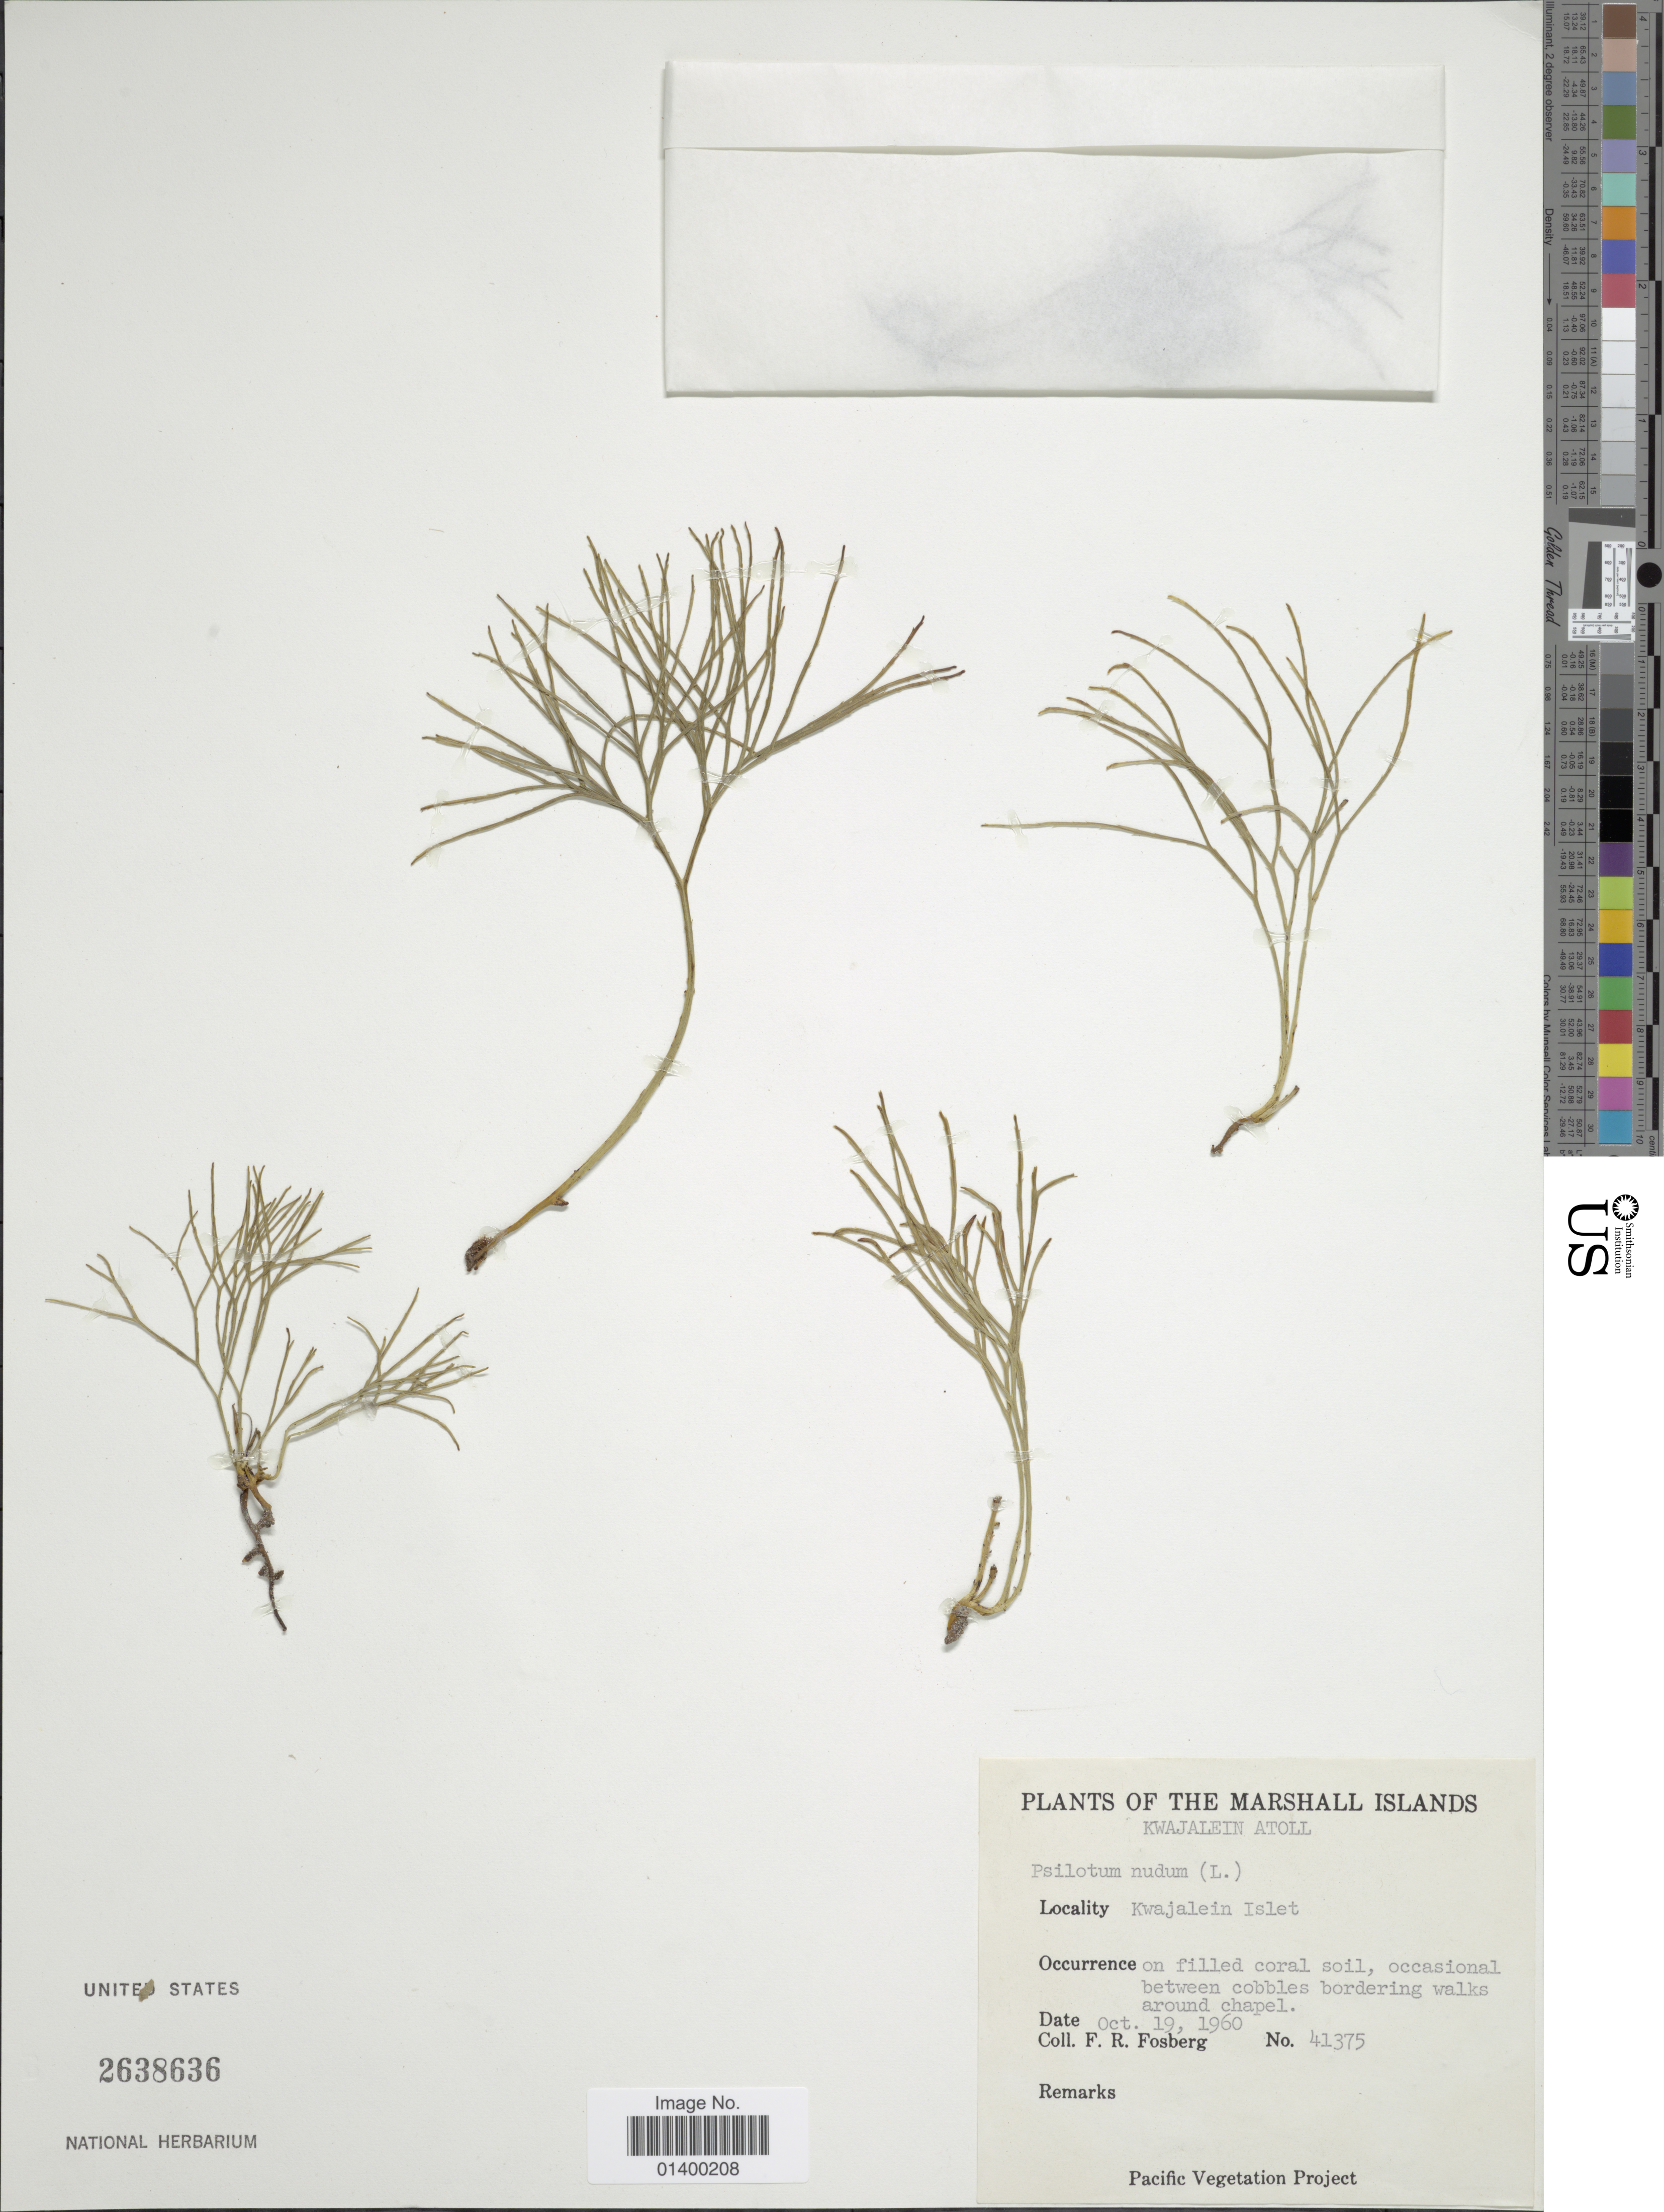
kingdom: Plantae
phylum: Tracheophyta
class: Polypodiopsida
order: Psilotales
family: Psilotaceae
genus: Psilotum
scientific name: Psilotum nudum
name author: (L.) P. Beauv.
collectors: F. R. Fosberg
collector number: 41375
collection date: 1960-10-19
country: Marshall Islands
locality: Kwajalein Atoll, Kwajalein Islet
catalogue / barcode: US 2638636